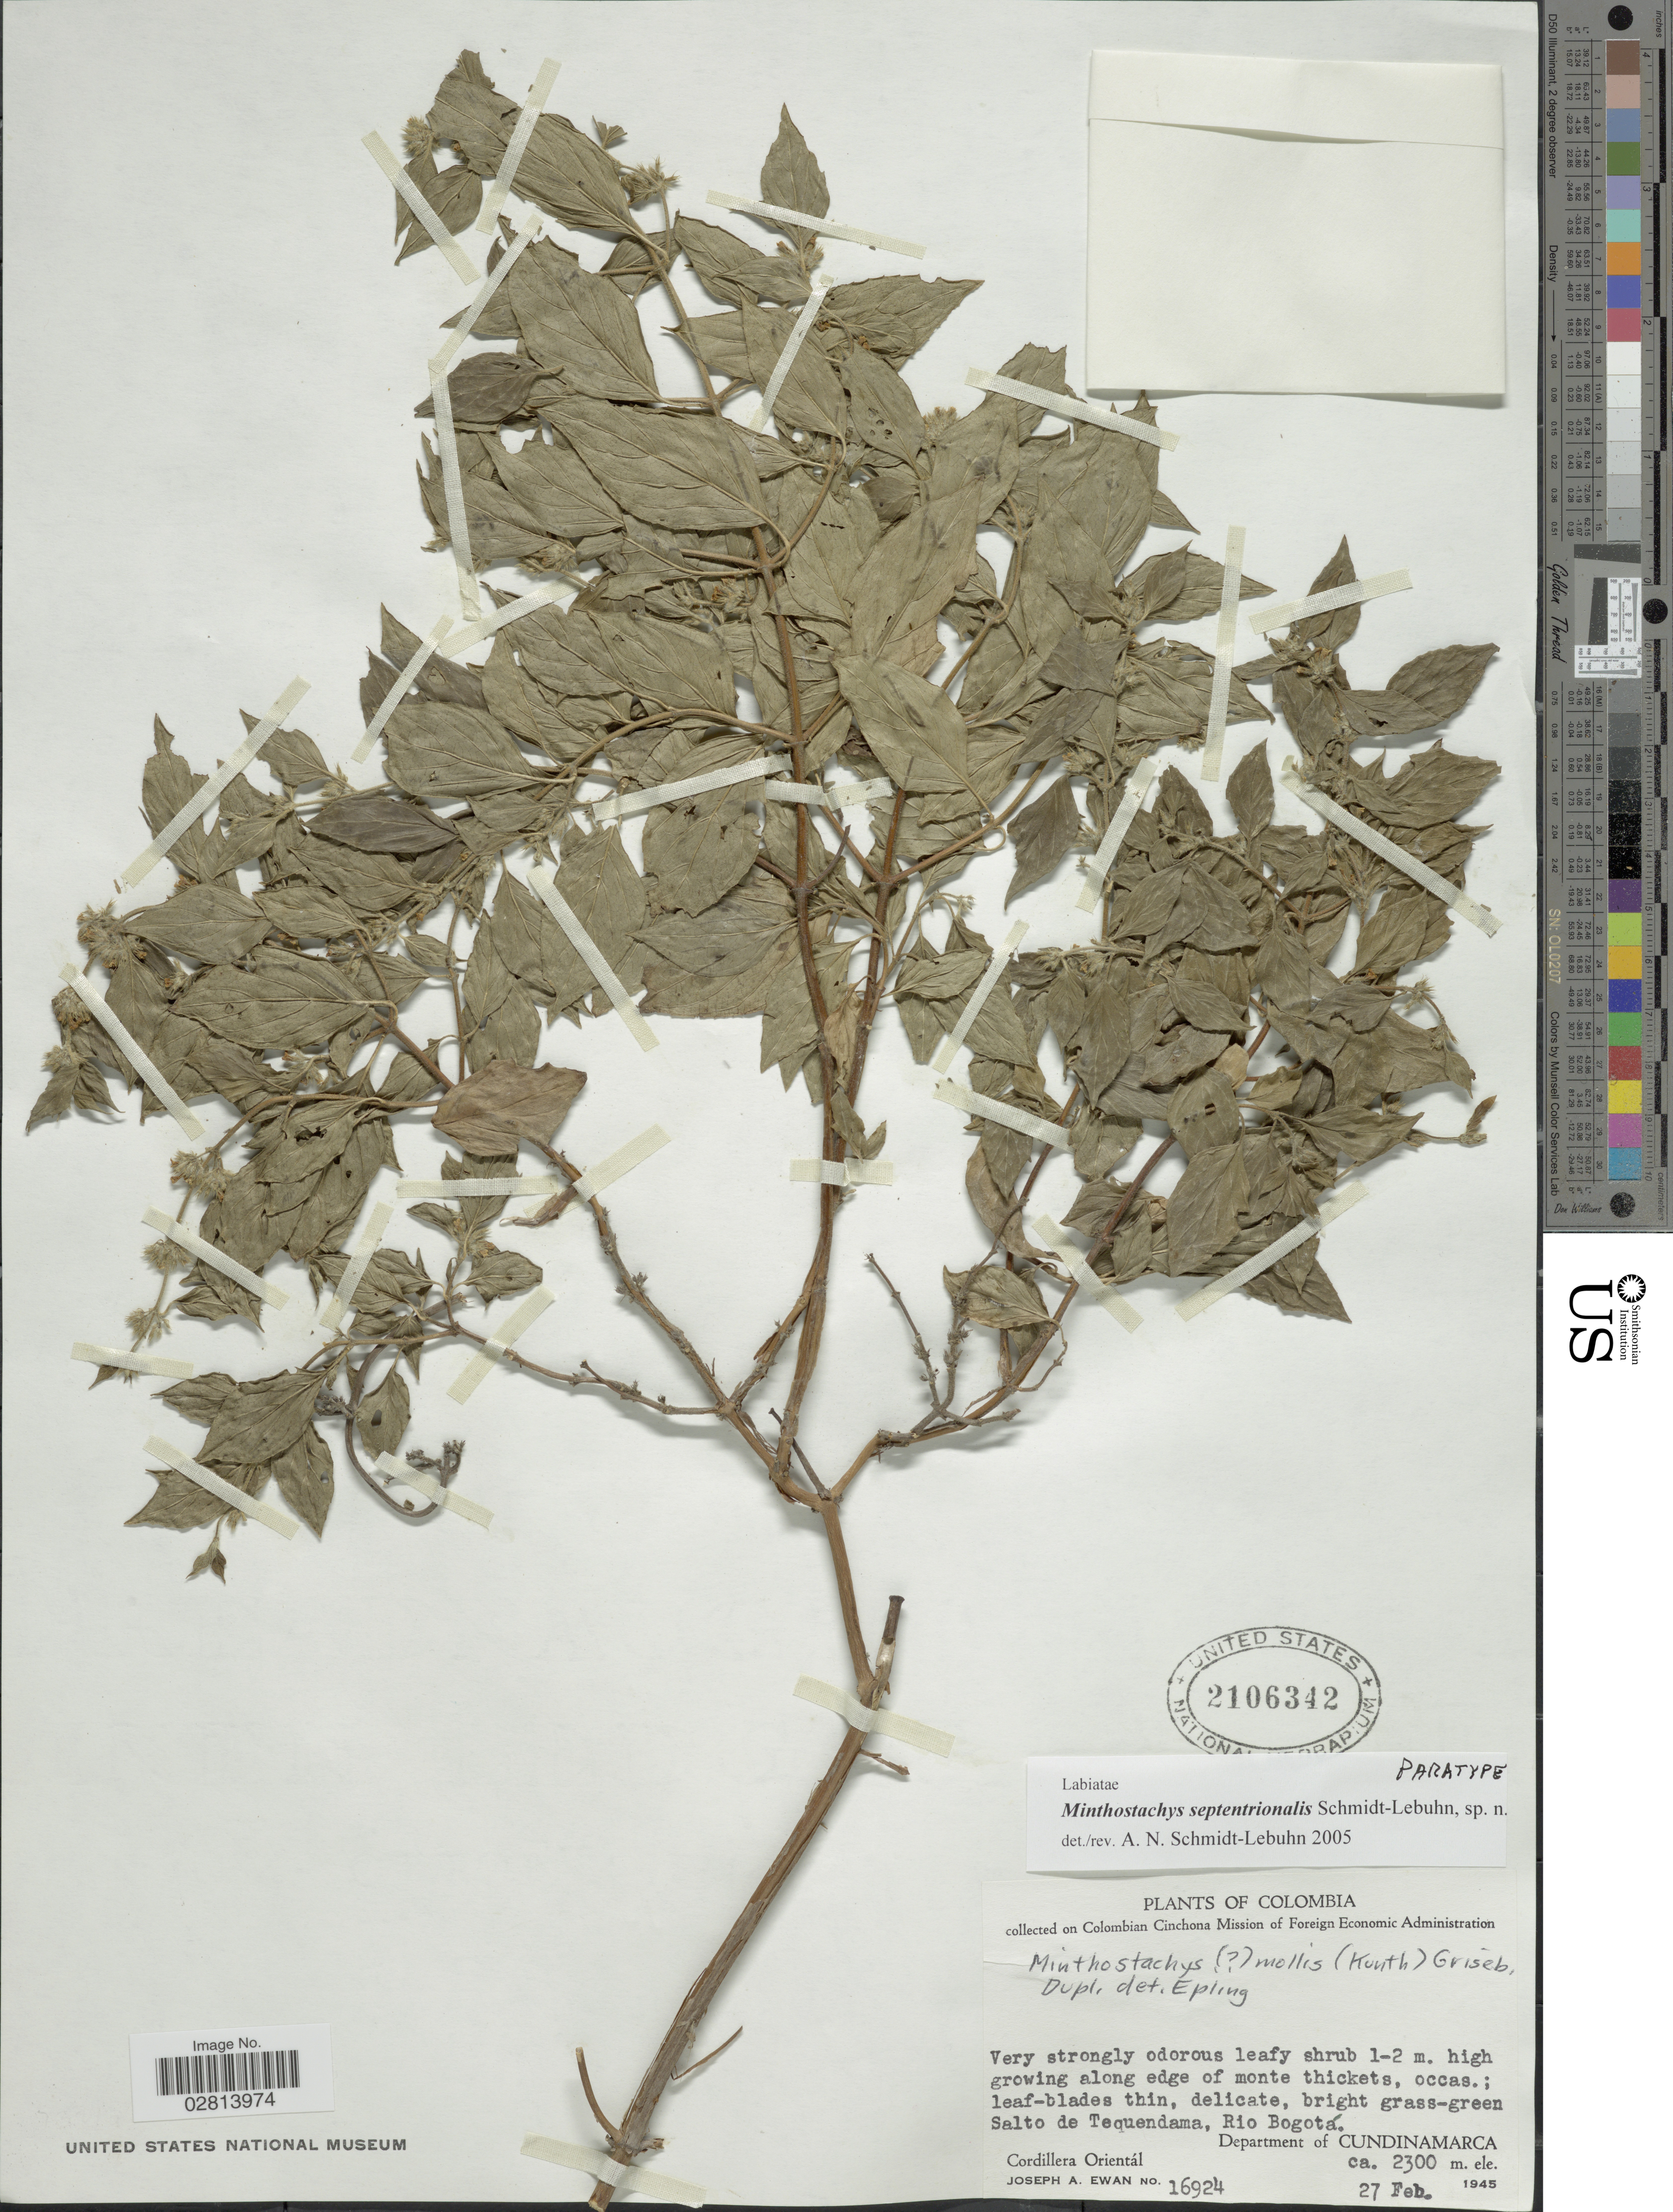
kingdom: Plantae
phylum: Tracheophyta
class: Magnoliopsida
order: Lamiales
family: Lamiaceae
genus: Minthostachys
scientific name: Minthostachys septentrionalis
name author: Schmidt-Leb.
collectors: J. A. Ewan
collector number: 16924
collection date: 1945-02-27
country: Colombia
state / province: Cundinamarca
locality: Salto de Tequendama, Rio Bogotá, Department of Cundinamarca, Cordillera Orientál.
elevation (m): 2300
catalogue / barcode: US 2106342